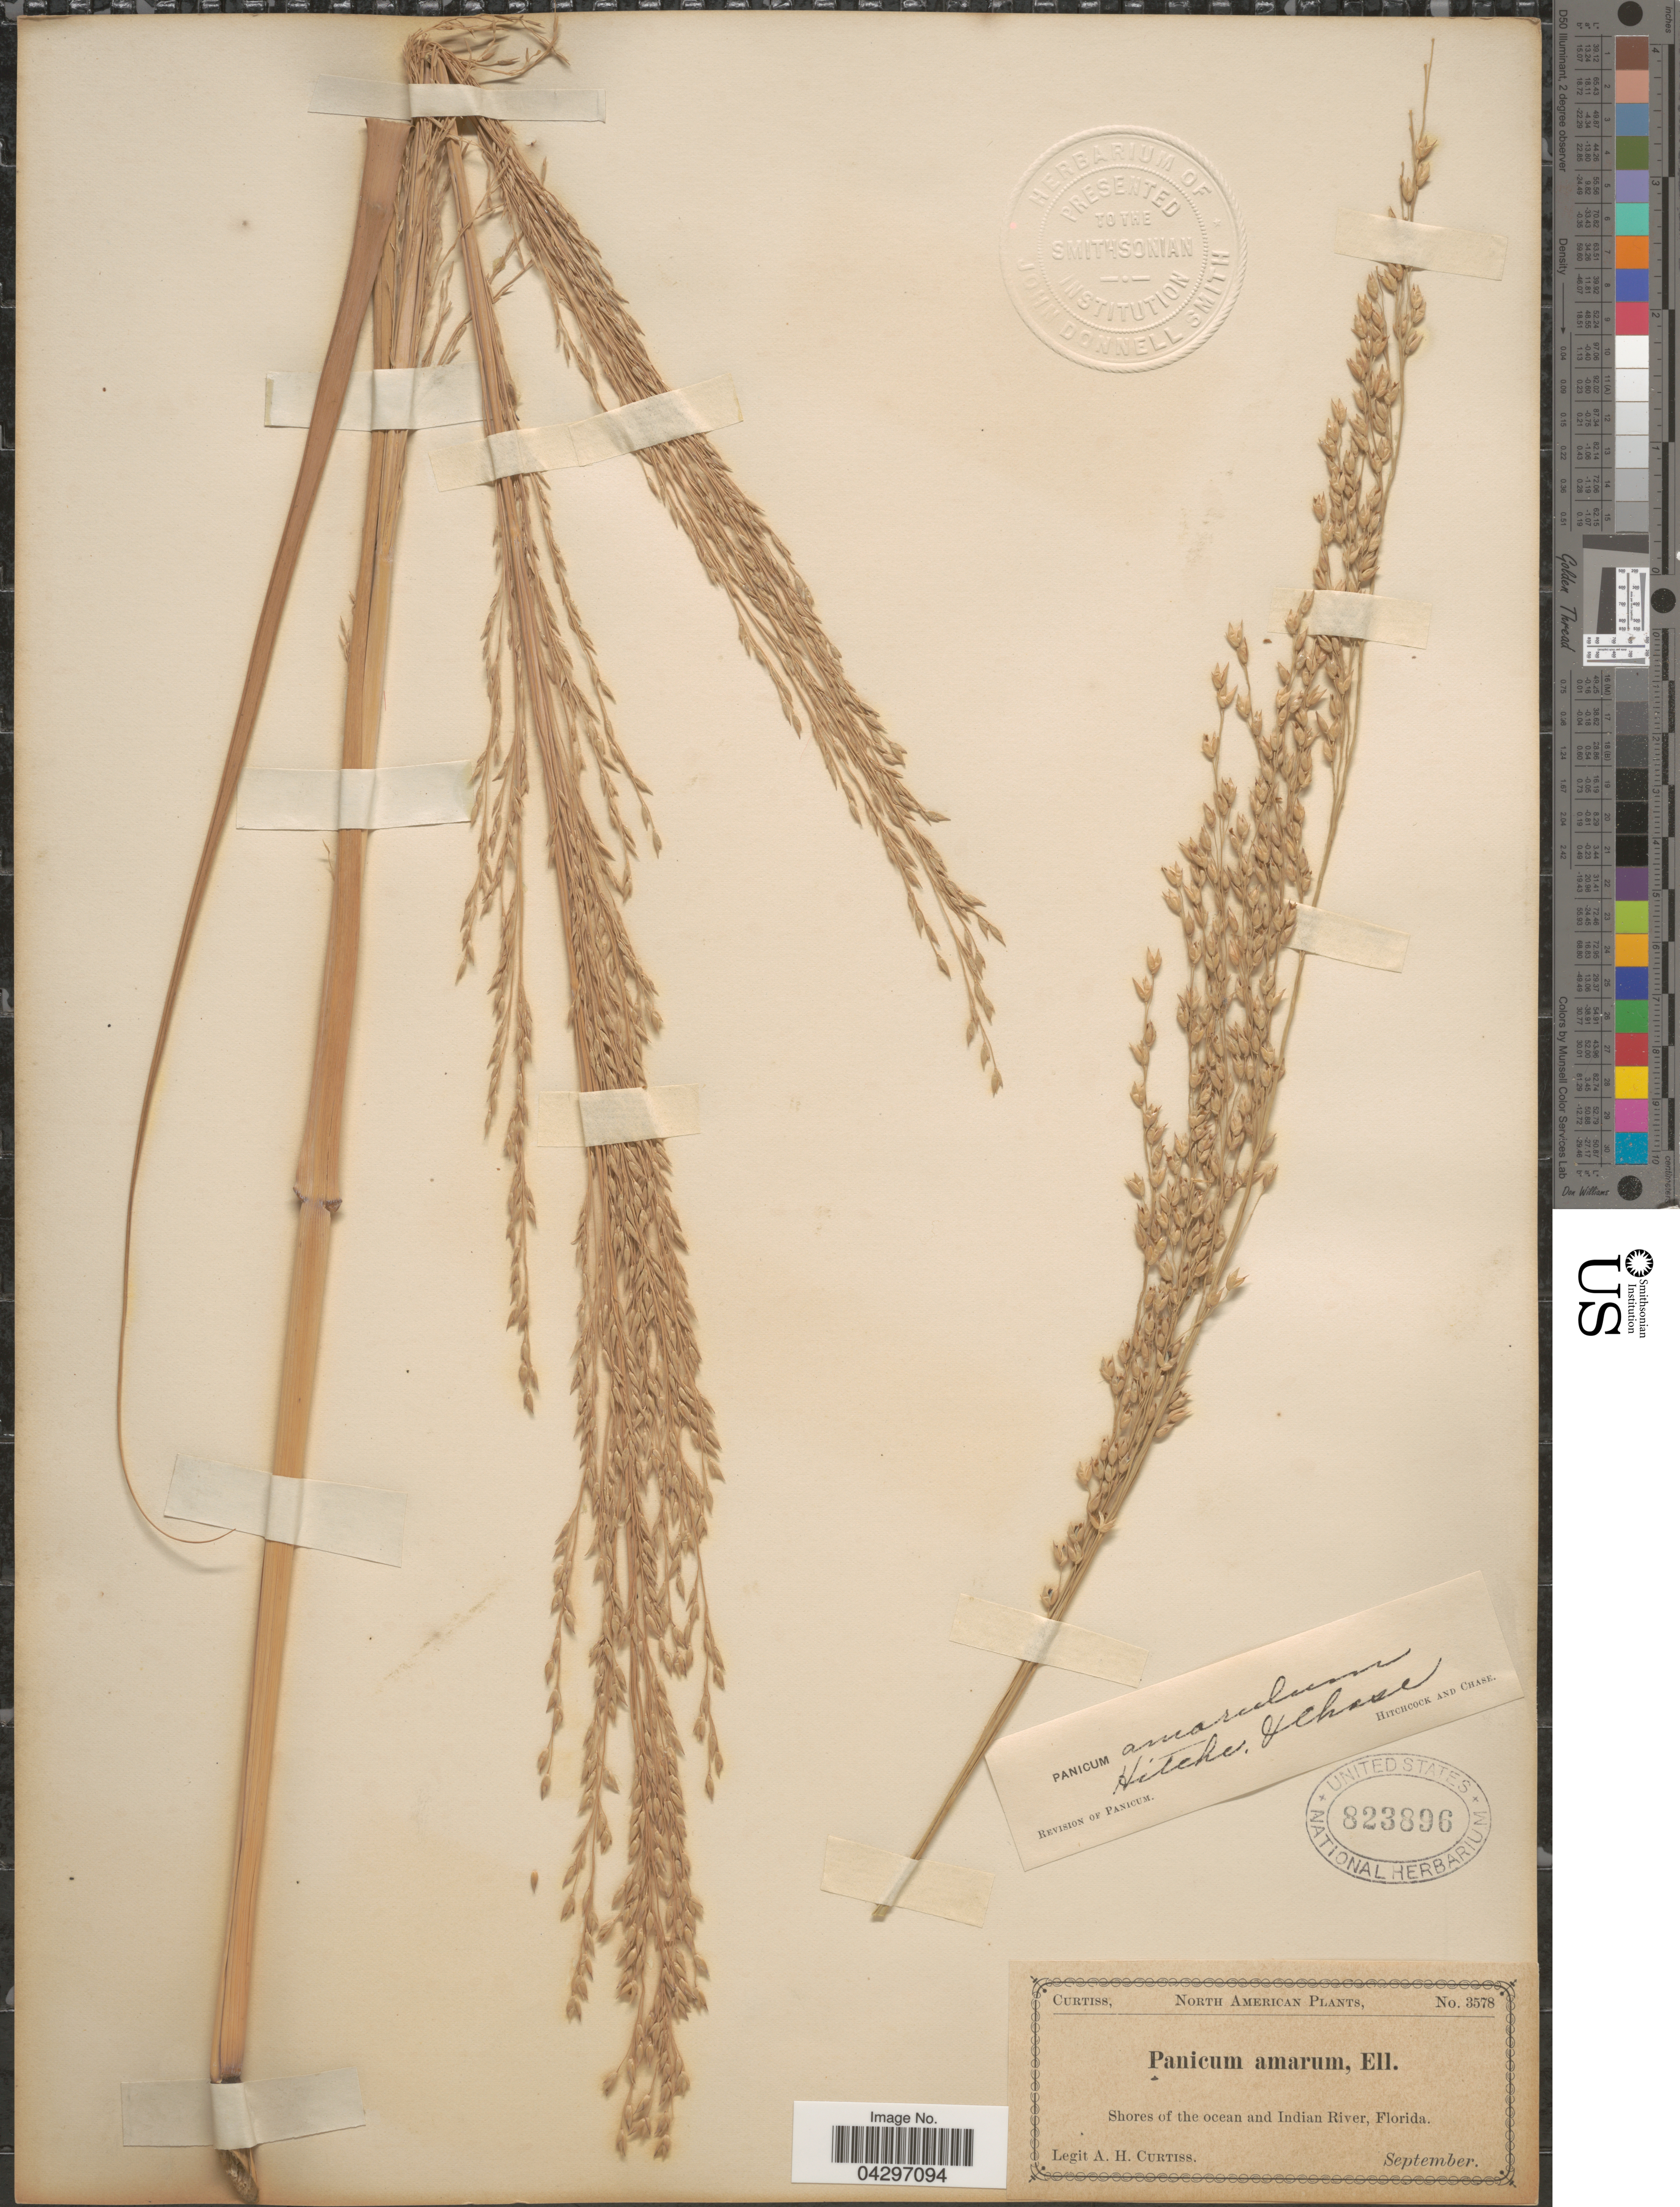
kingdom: Plantae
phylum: Tracheophyta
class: Liliopsida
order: Poales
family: Poaceae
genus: Panicum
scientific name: Panicum amarum var. amarulum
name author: (Hitchc. & Chase) Freckmann & Lelong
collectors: A. H. Curtiss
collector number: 3578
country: United States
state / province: Florida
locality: Shores of the ocean and Indian River.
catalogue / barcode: US 823896